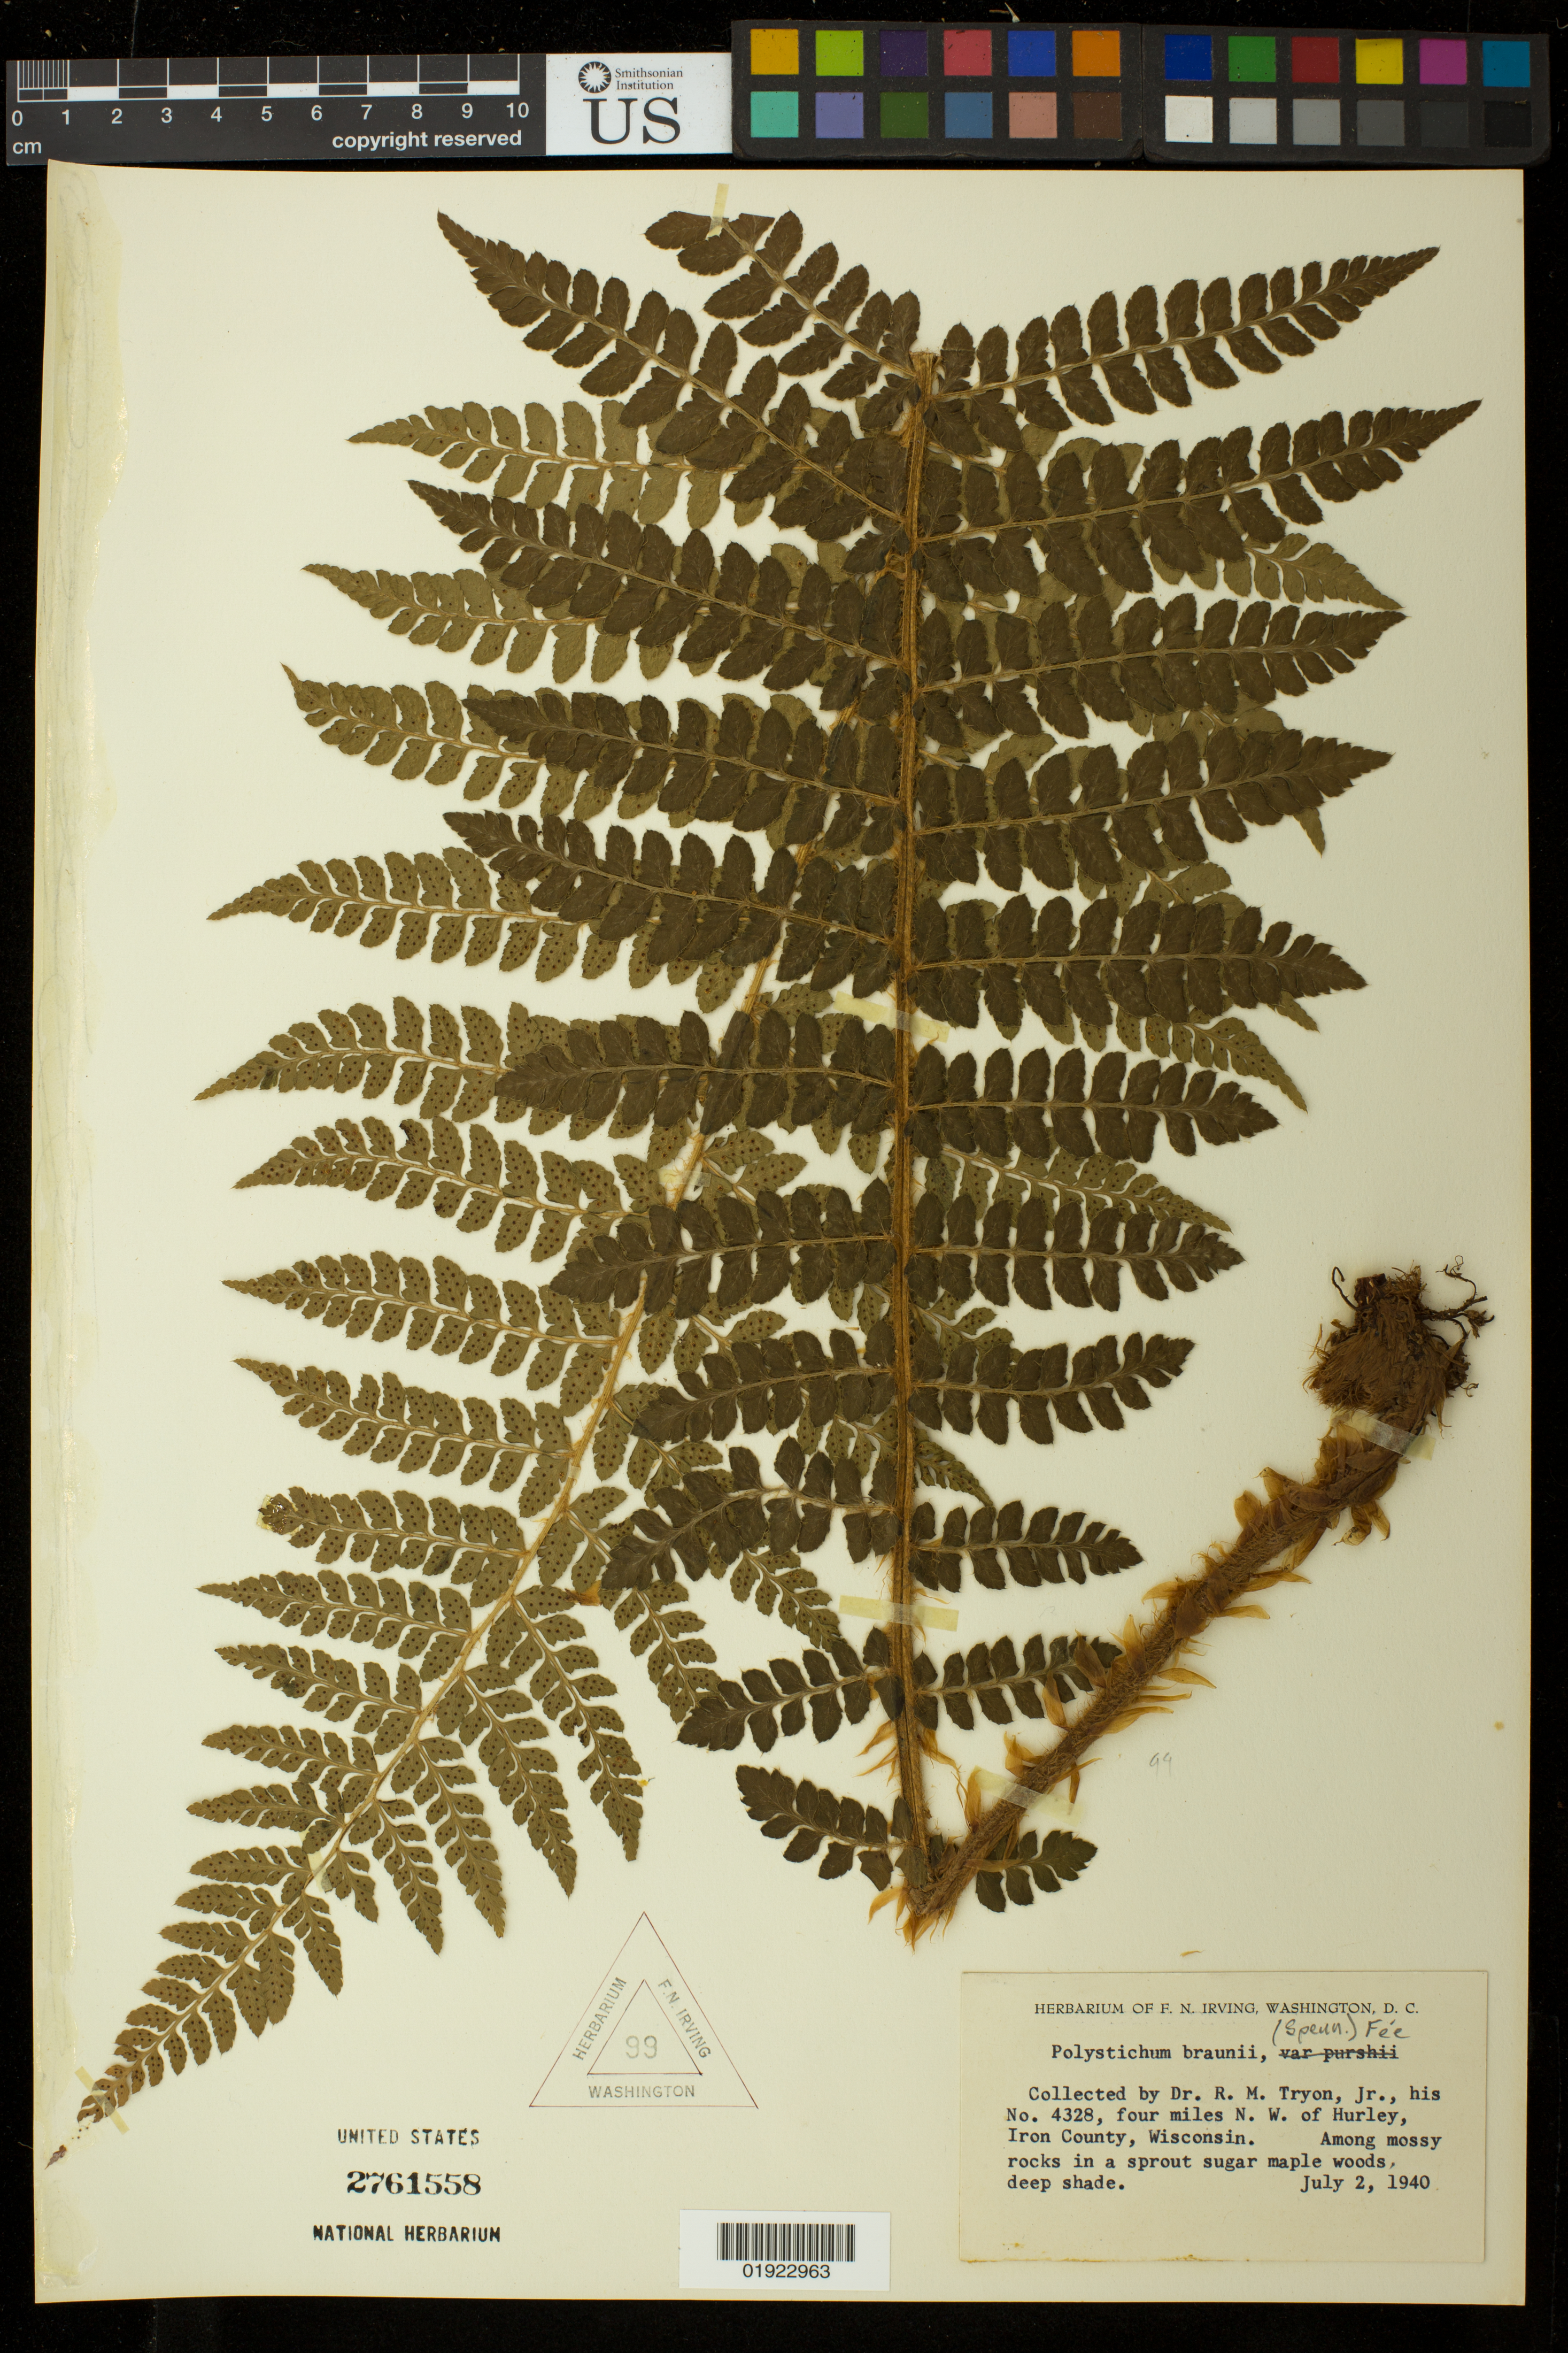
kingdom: Plantae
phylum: Tracheophyta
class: Polypodiopsida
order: Polypodiales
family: Dryopteridaceae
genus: Polystichum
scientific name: Polystichum braunii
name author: (Spenn.) Fée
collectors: R. M. Tryon et al.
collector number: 4328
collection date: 1940-07-02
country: United States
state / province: Wisconsin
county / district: Iron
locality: Four miles N.W. of Hurley.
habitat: Among mossy rocks in a sprout sugar maple woods, deep shade.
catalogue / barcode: US 2761558